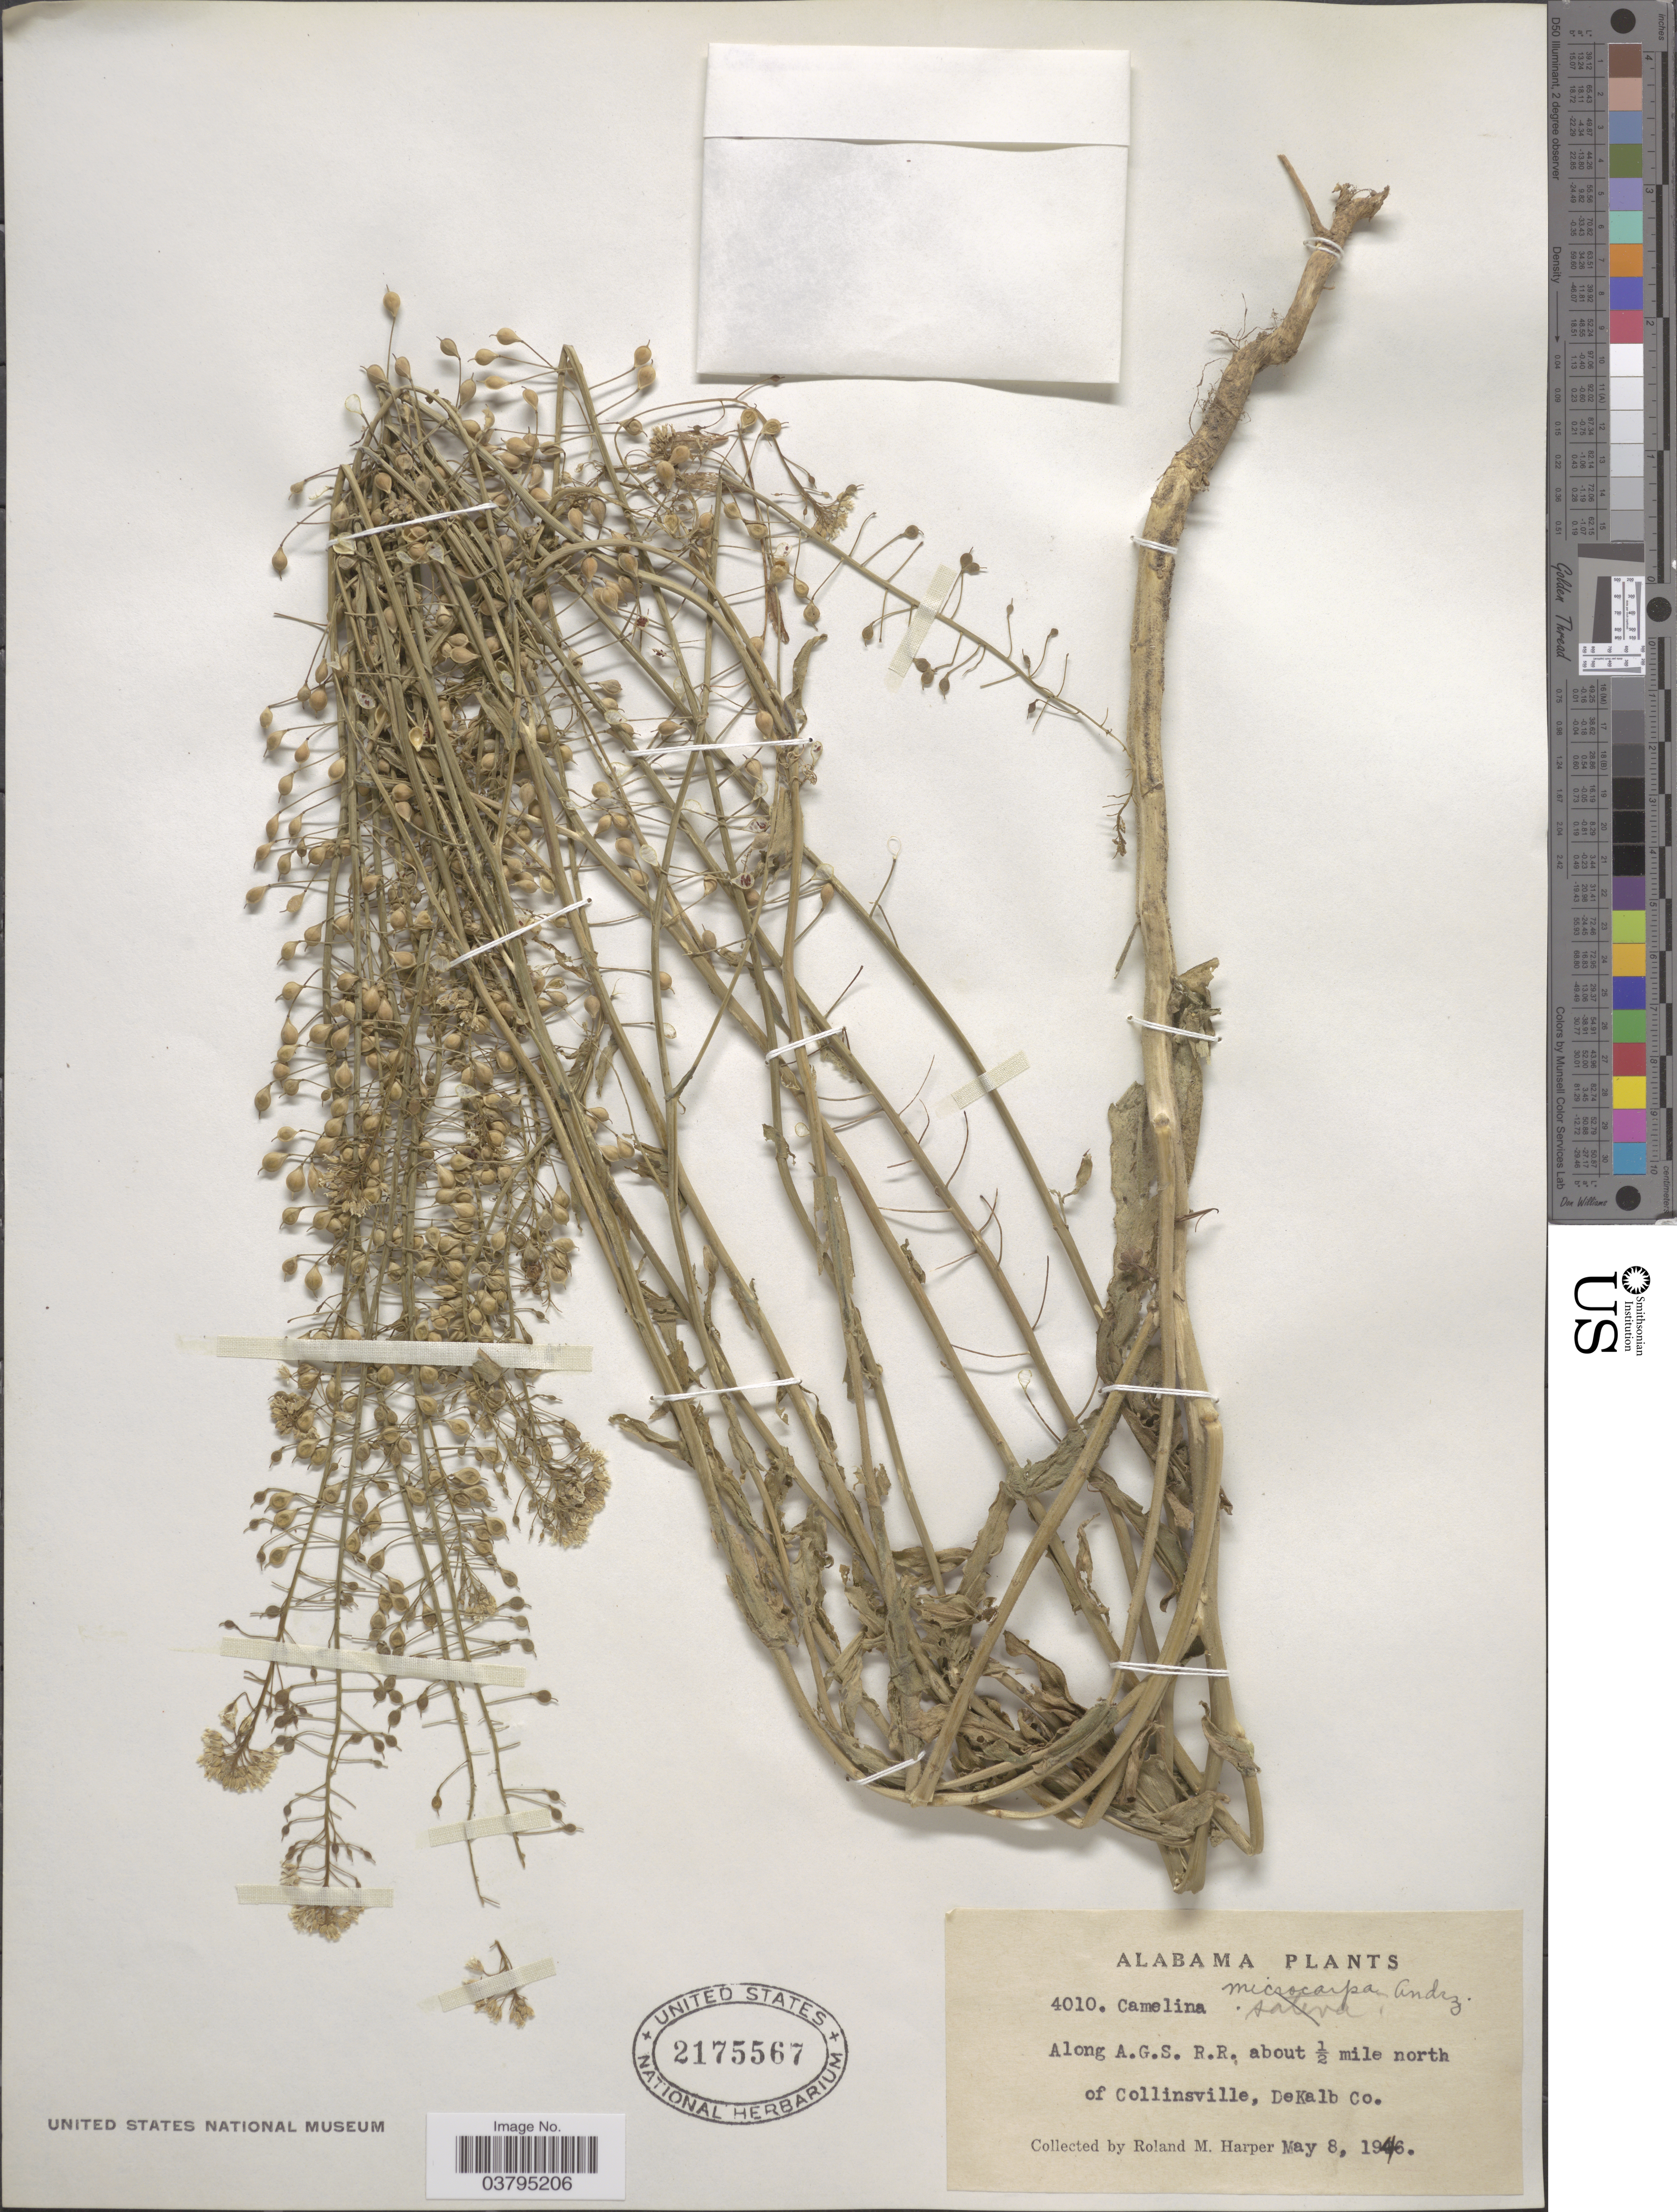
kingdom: Plantae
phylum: Tracheophyta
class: Magnoliopsida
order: Brassicales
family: Brassicaceae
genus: Camelina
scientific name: Camelina microcarpa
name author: DC.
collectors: R. M. Harper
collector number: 4010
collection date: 1946-05-08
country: United States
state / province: Alabama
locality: Along A.G.S. R.R. about ½ mile north of Collinsville, DeKalb Co.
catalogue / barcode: US 2175567